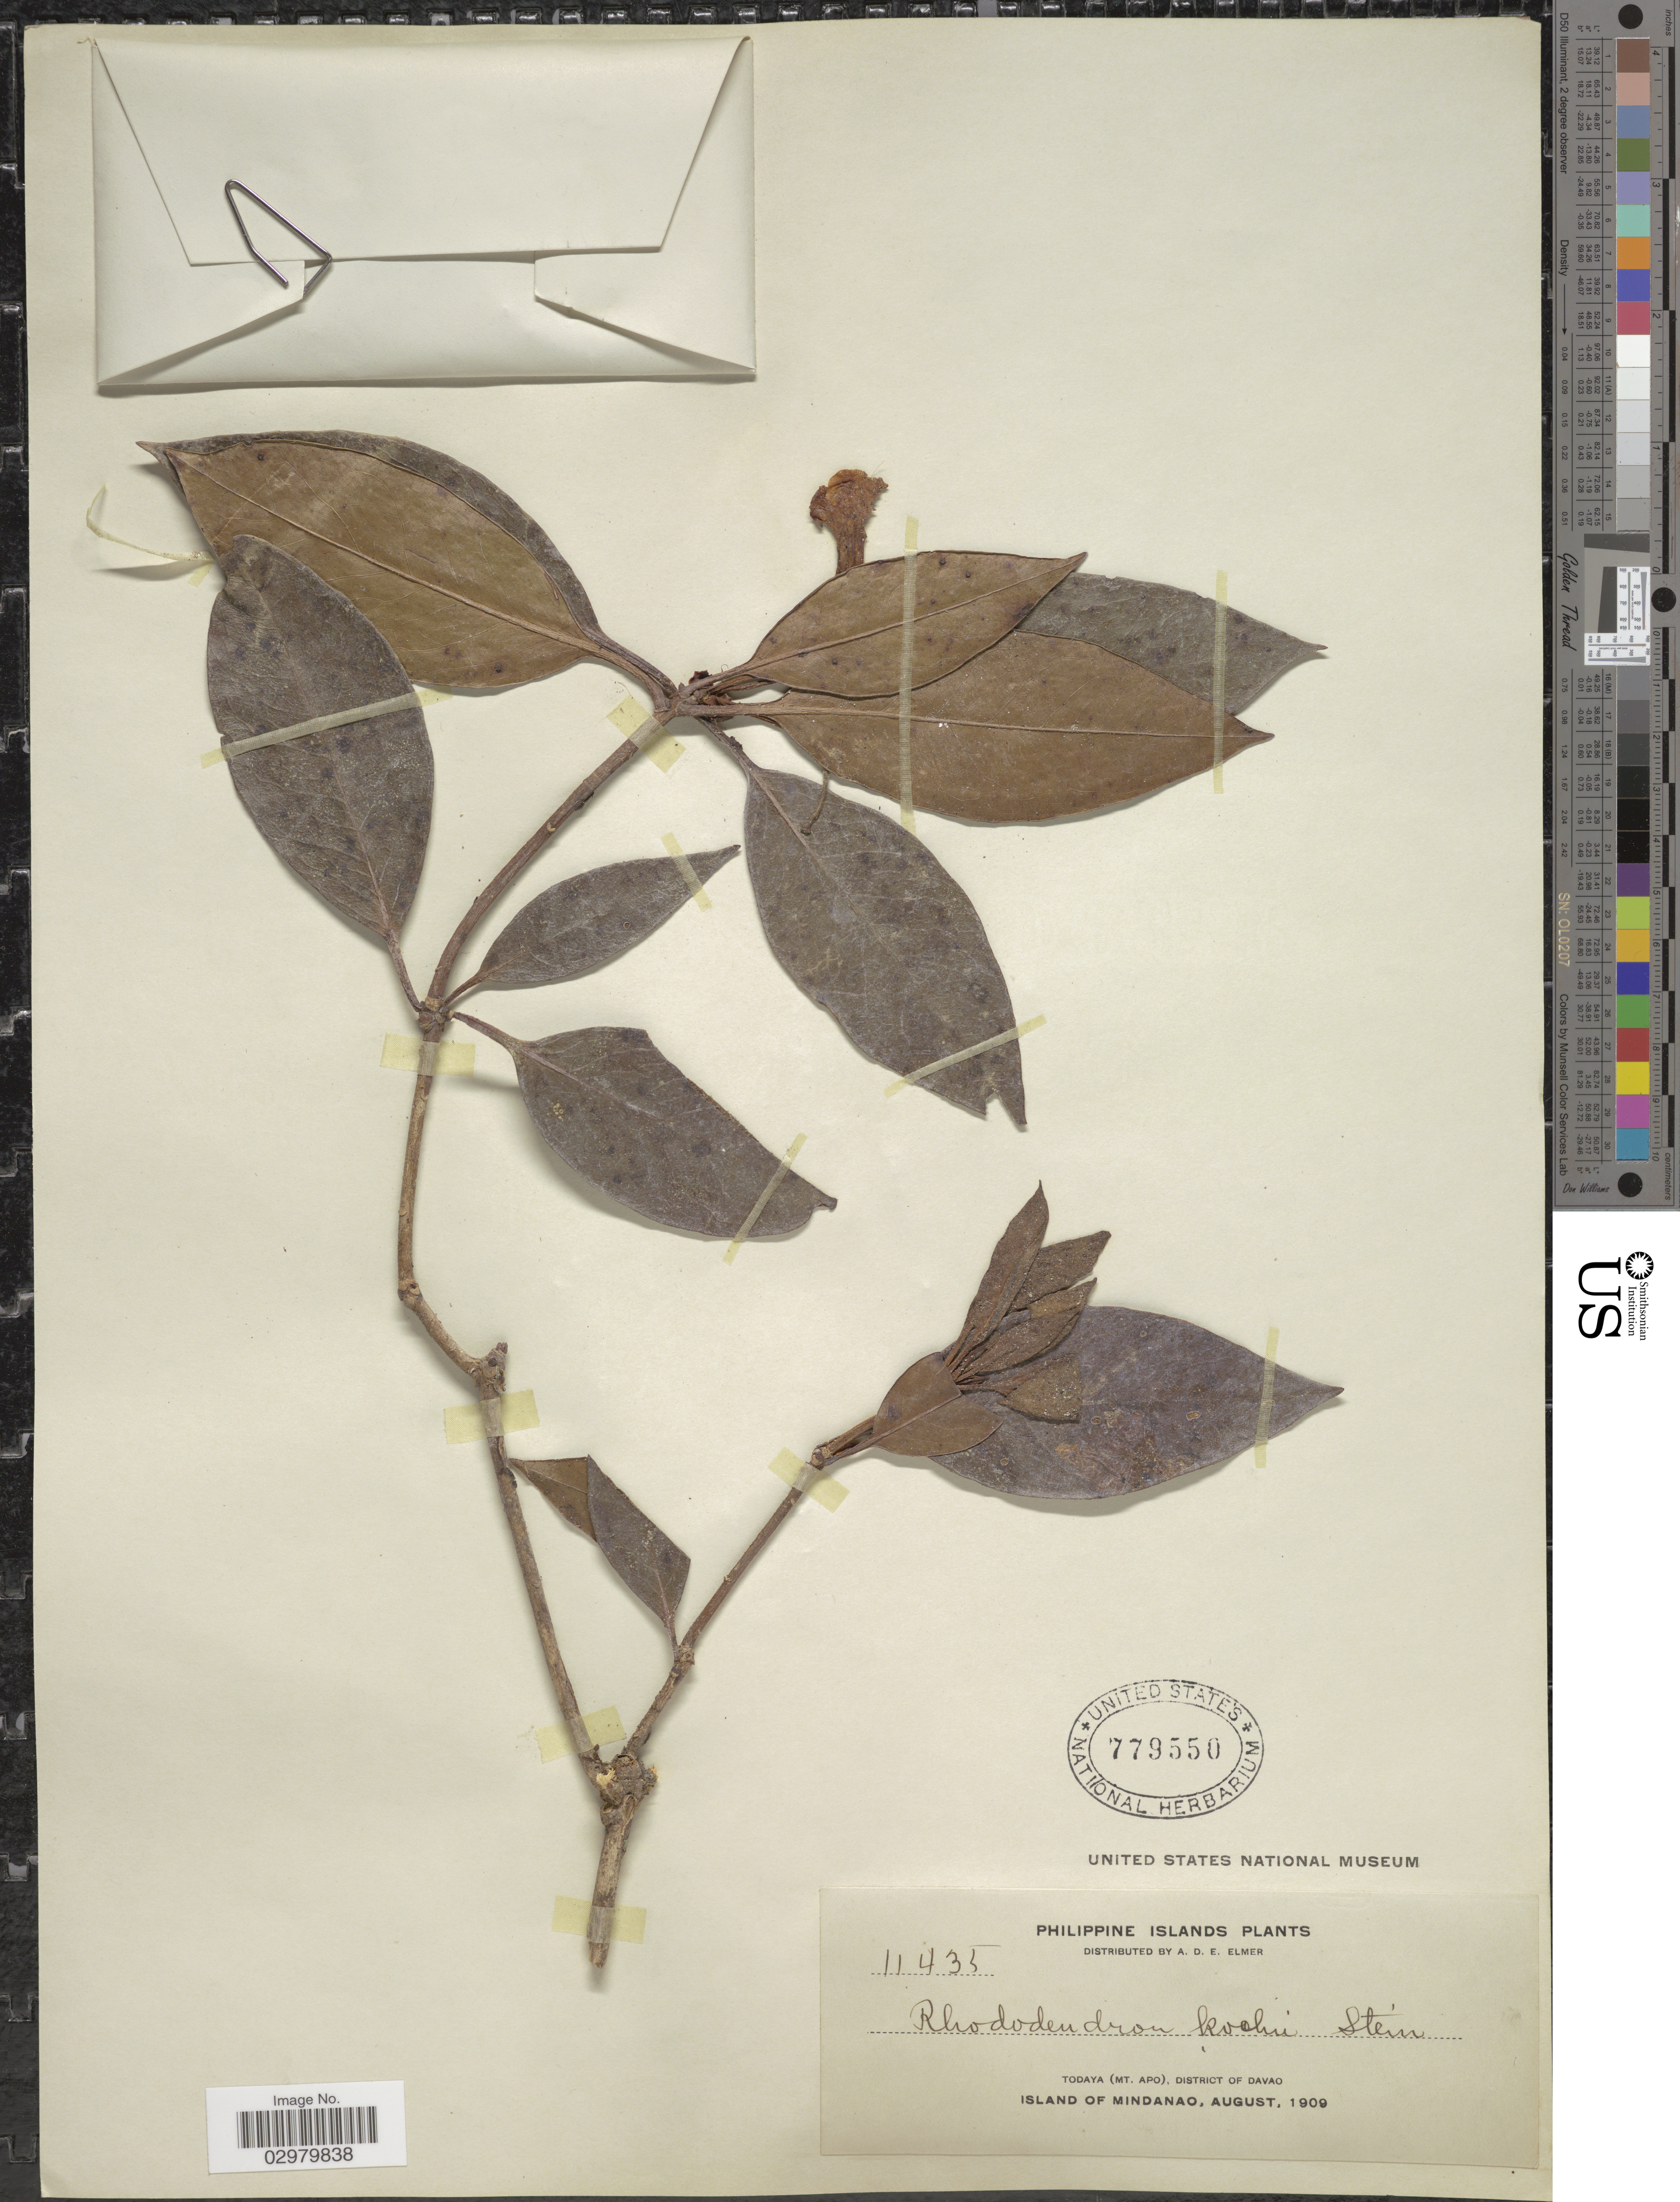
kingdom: Plantae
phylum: Tracheophyta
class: Magnoliopsida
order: Ericales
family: Ericaceae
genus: Rhododendron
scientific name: Rhododendron kochii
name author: Stein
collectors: A. D. E. Elmer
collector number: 11435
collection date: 1909-08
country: Philippines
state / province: Davao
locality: Philippine Islands. Todaya (Mt. Apo), District of Davao. Island of Mindanao.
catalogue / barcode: US 779550